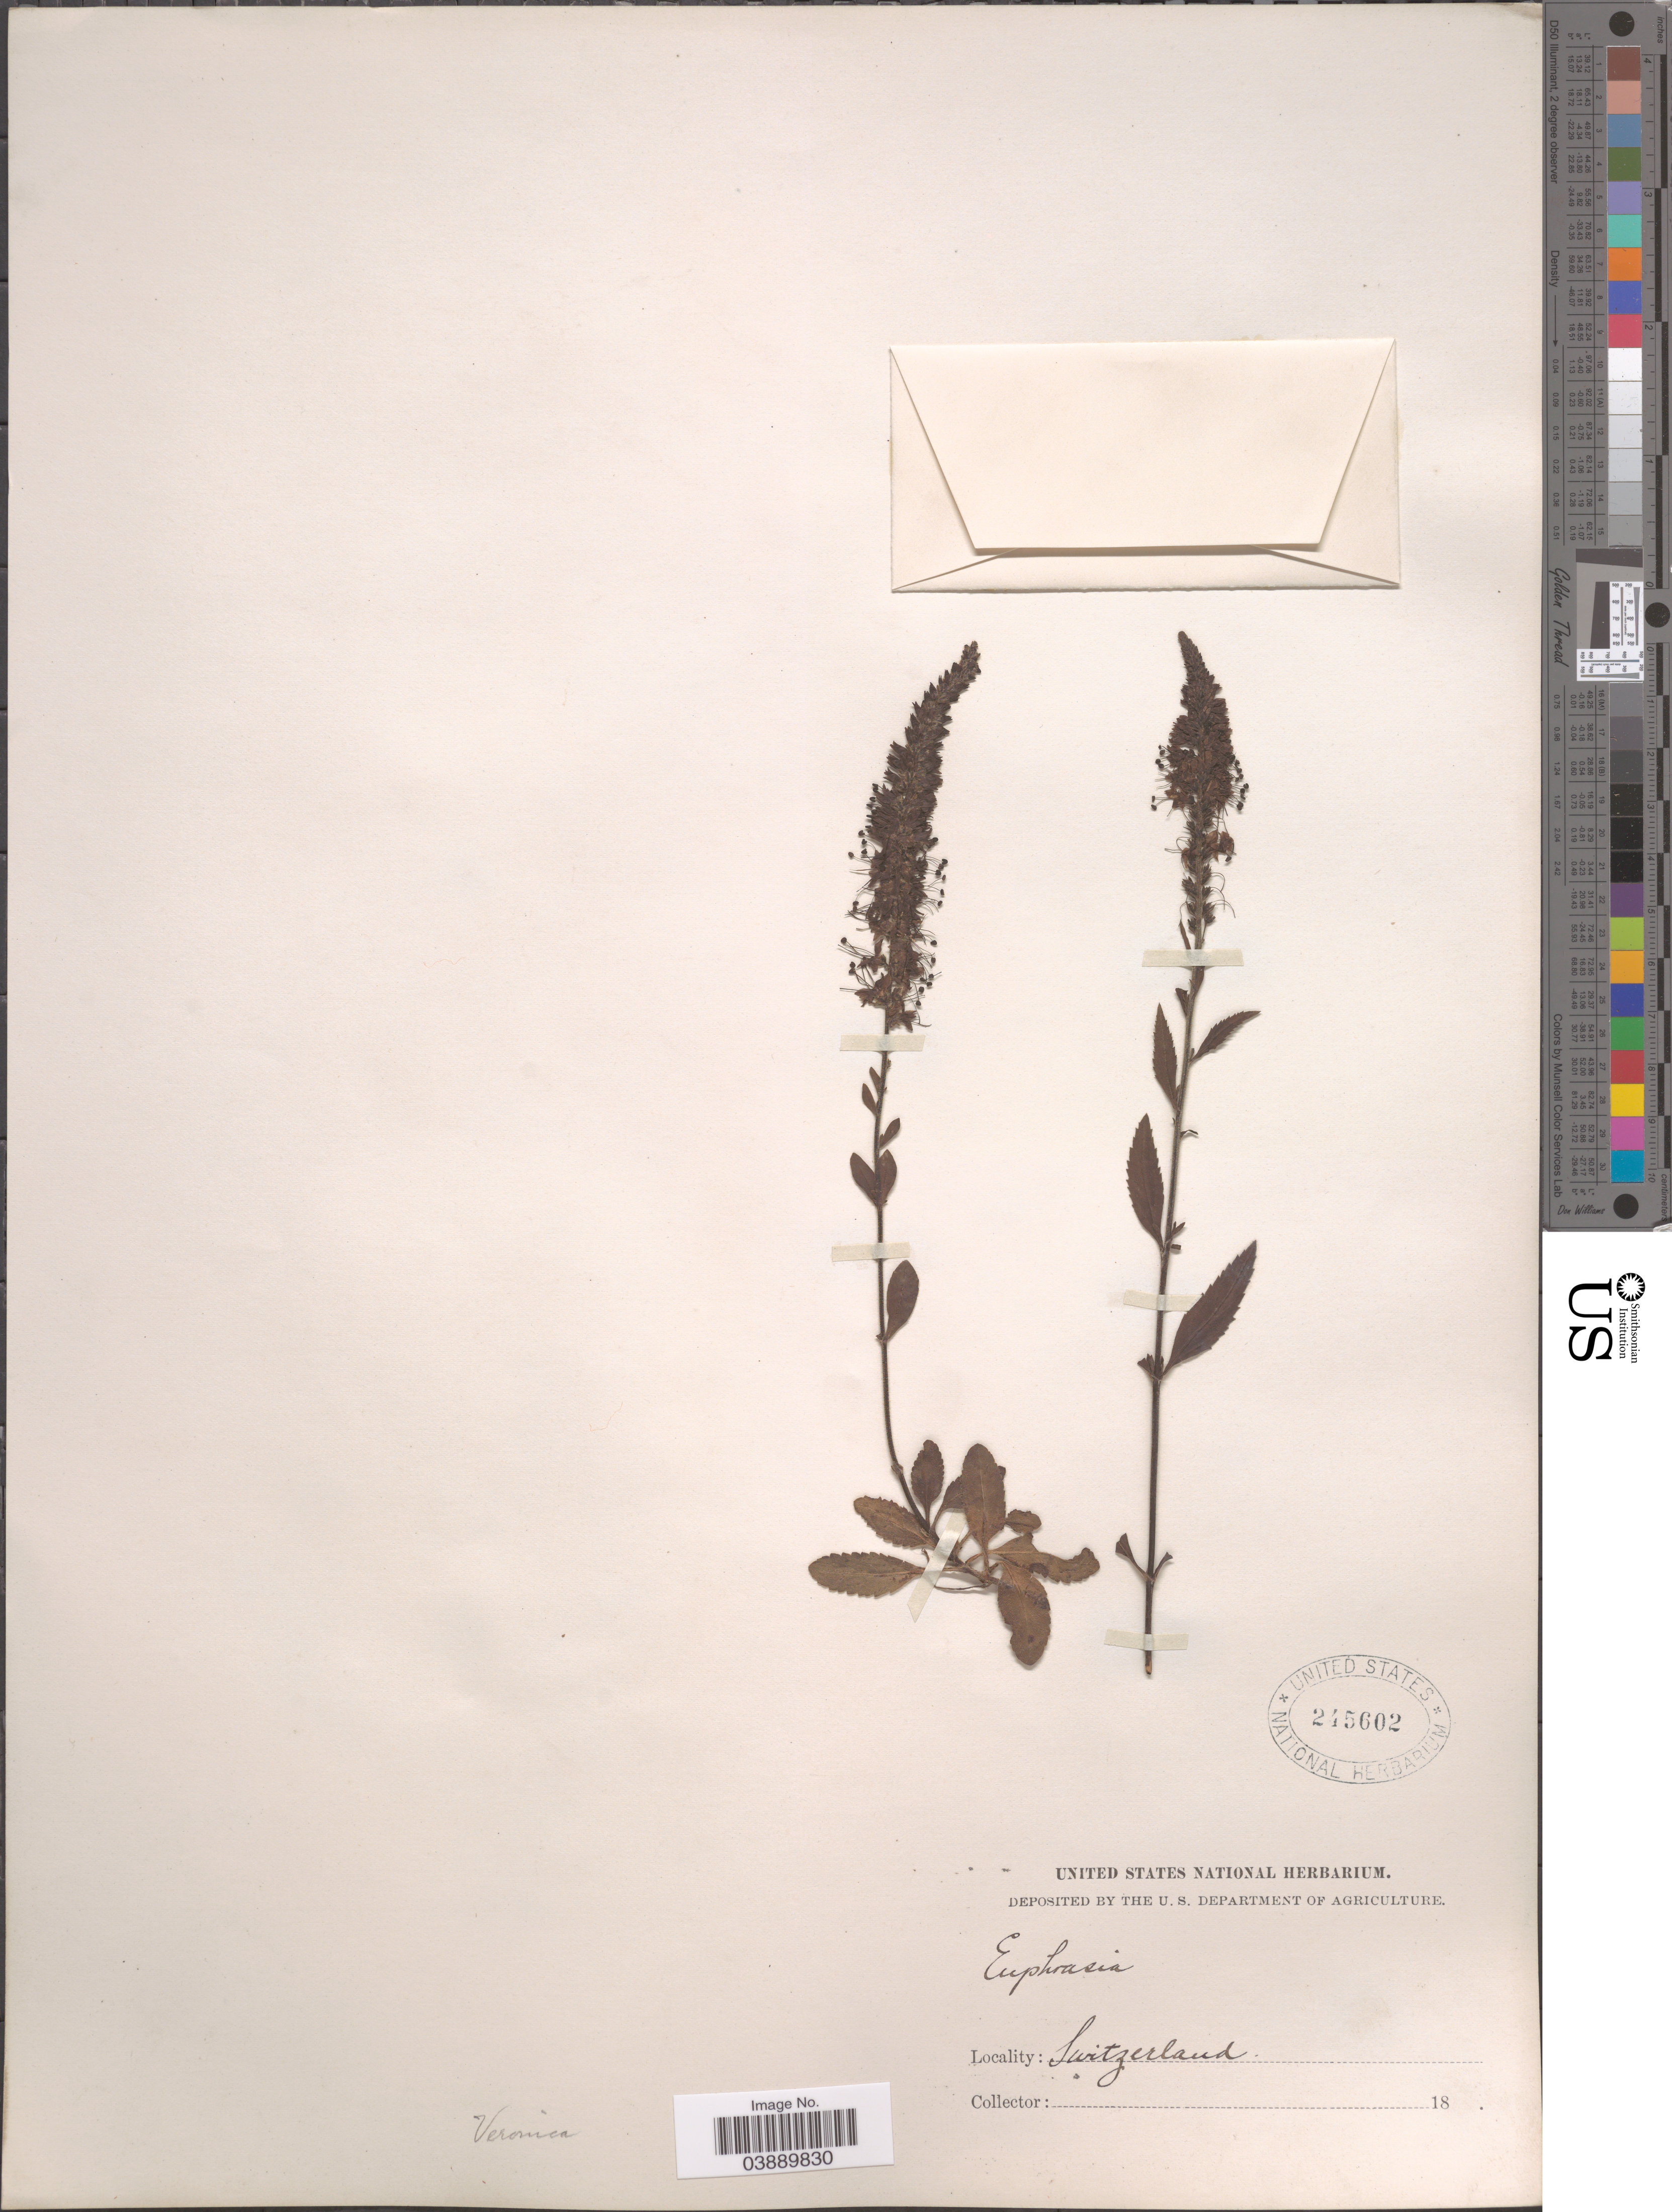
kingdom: Plantae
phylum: Tracheophyta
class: Magnoliopsida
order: Lamiales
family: Plantaginaceae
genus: Veronica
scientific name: Veronica spicata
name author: L.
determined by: Albach, Dirk C.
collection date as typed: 18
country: Switzerland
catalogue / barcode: US 245602